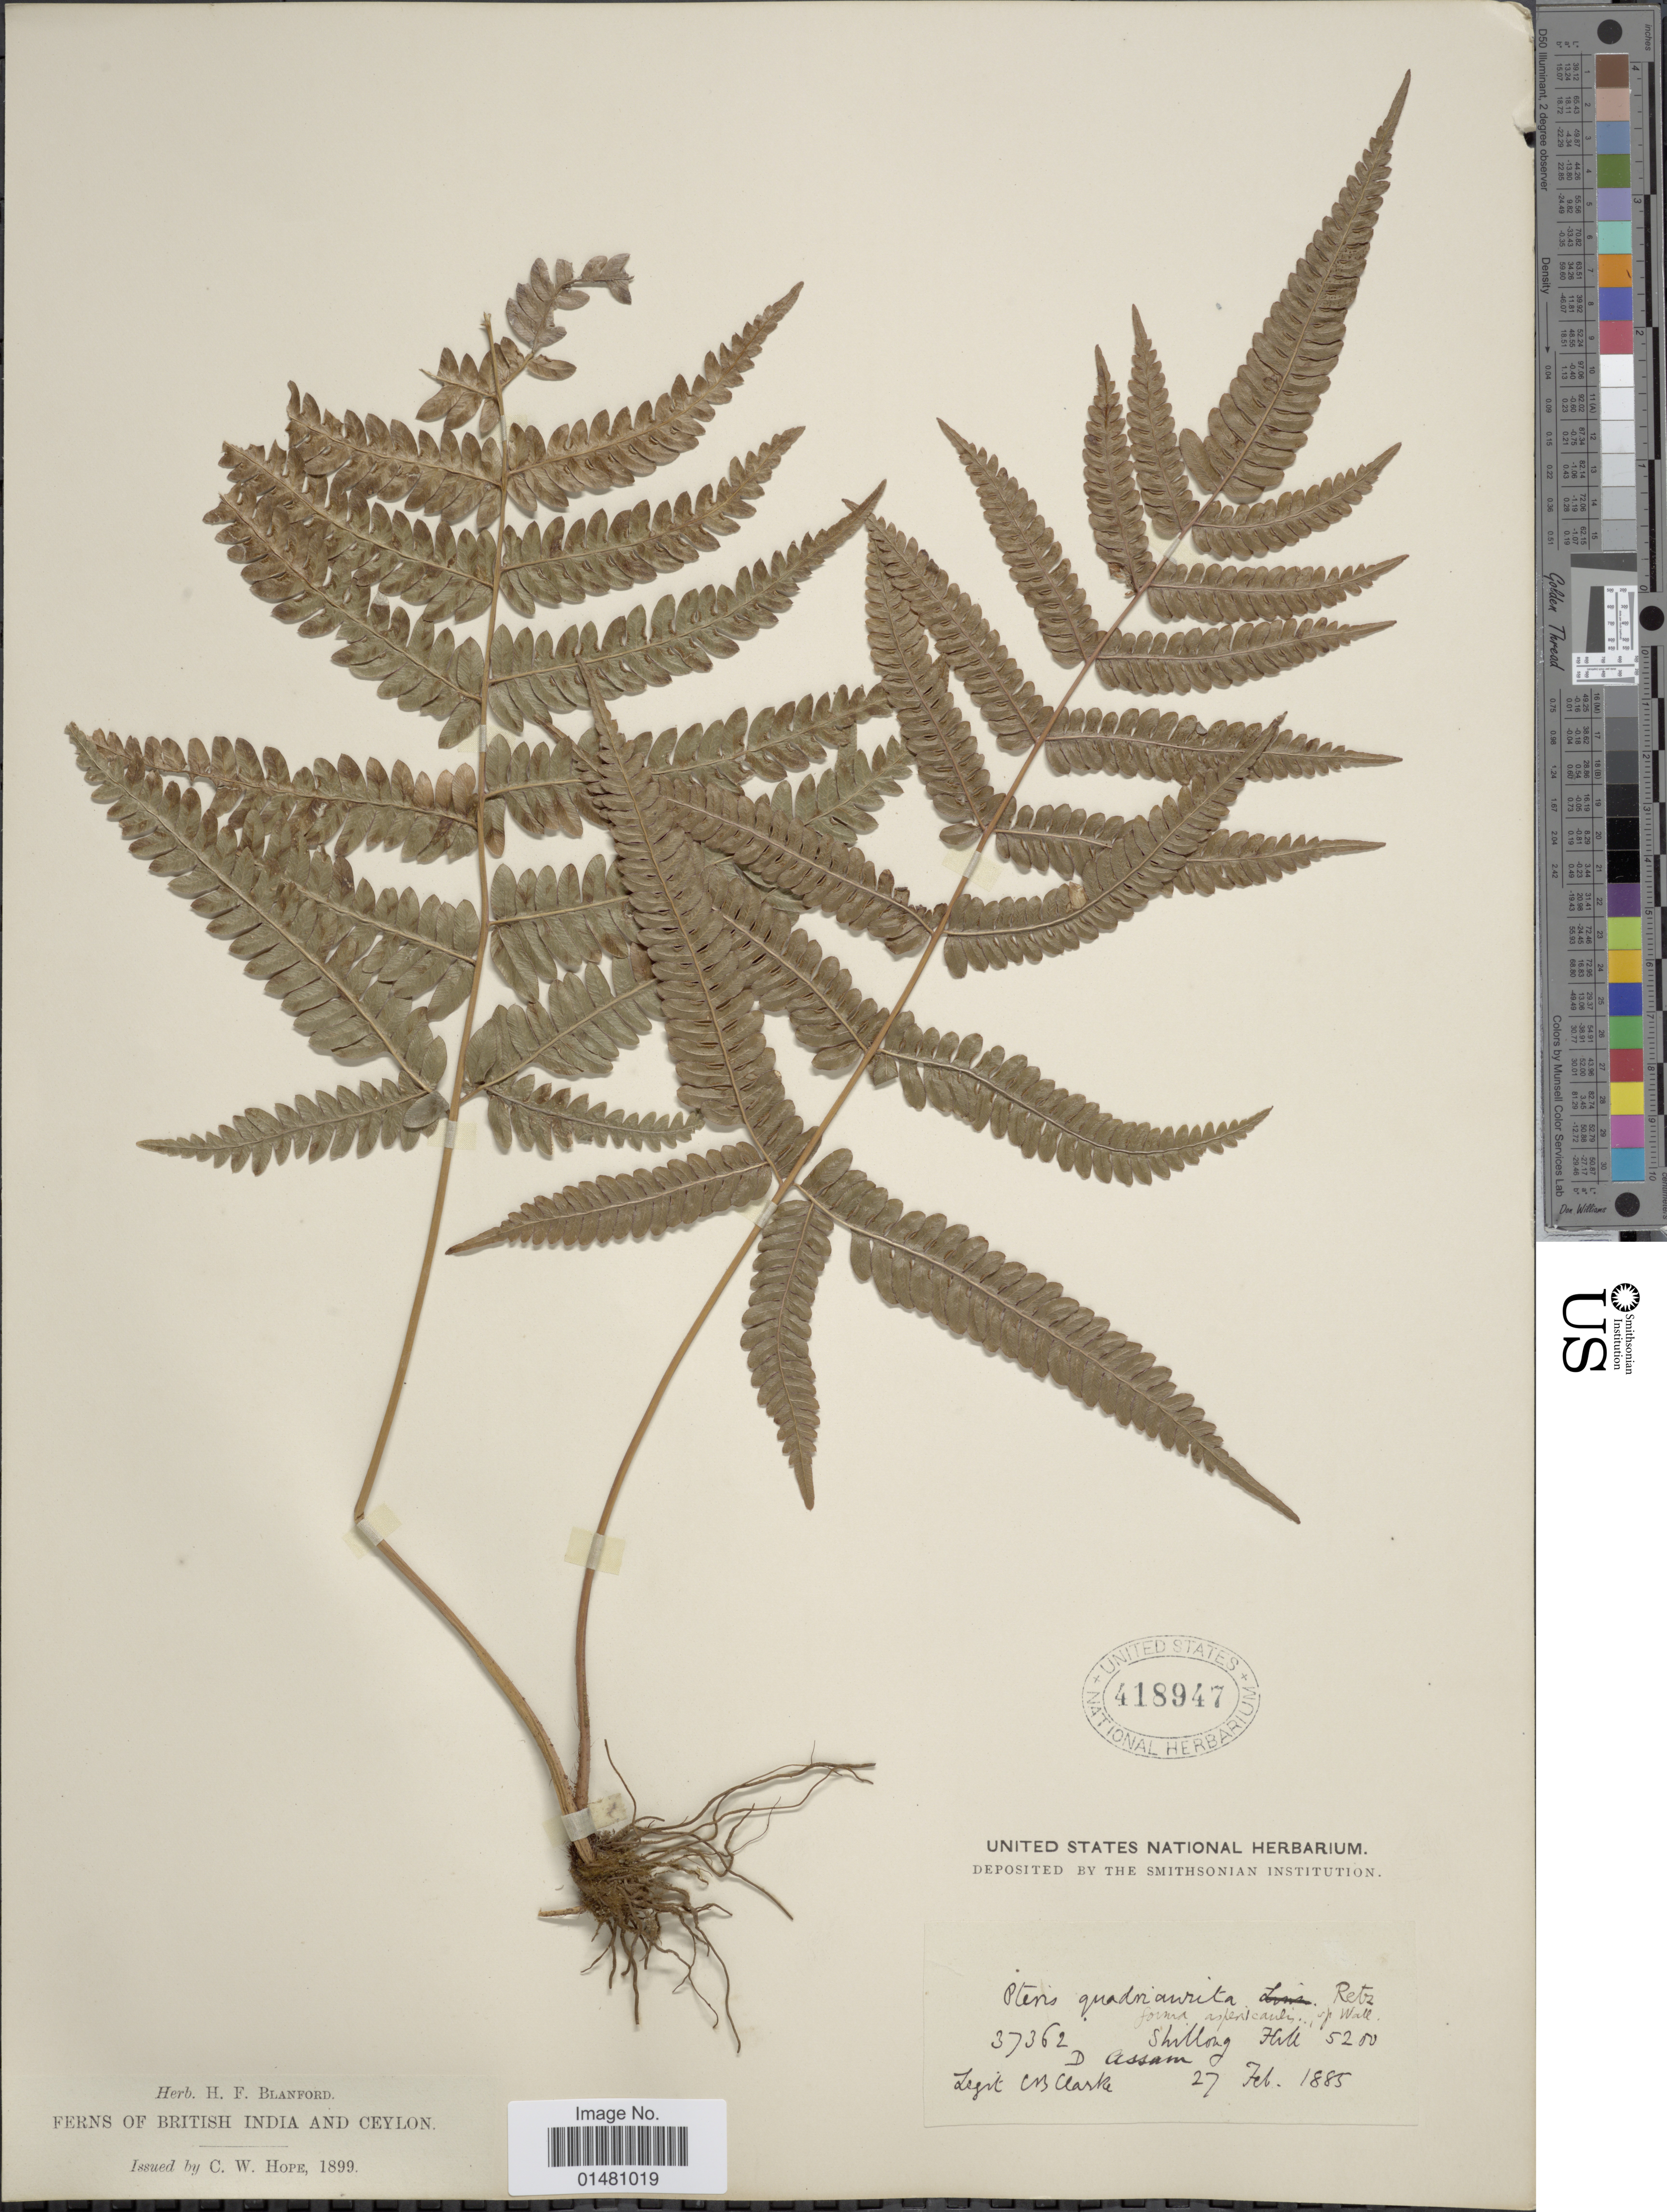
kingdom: Plantae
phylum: Tracheophyta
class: Polypodiopsida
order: Polypodiales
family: Pteridaceae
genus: Pteris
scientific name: Pteris quadriaurita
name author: Retz.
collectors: C. B. Clarke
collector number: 37362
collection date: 1885-02-27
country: India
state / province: Meghalaya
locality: Shillong Hill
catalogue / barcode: US 418947